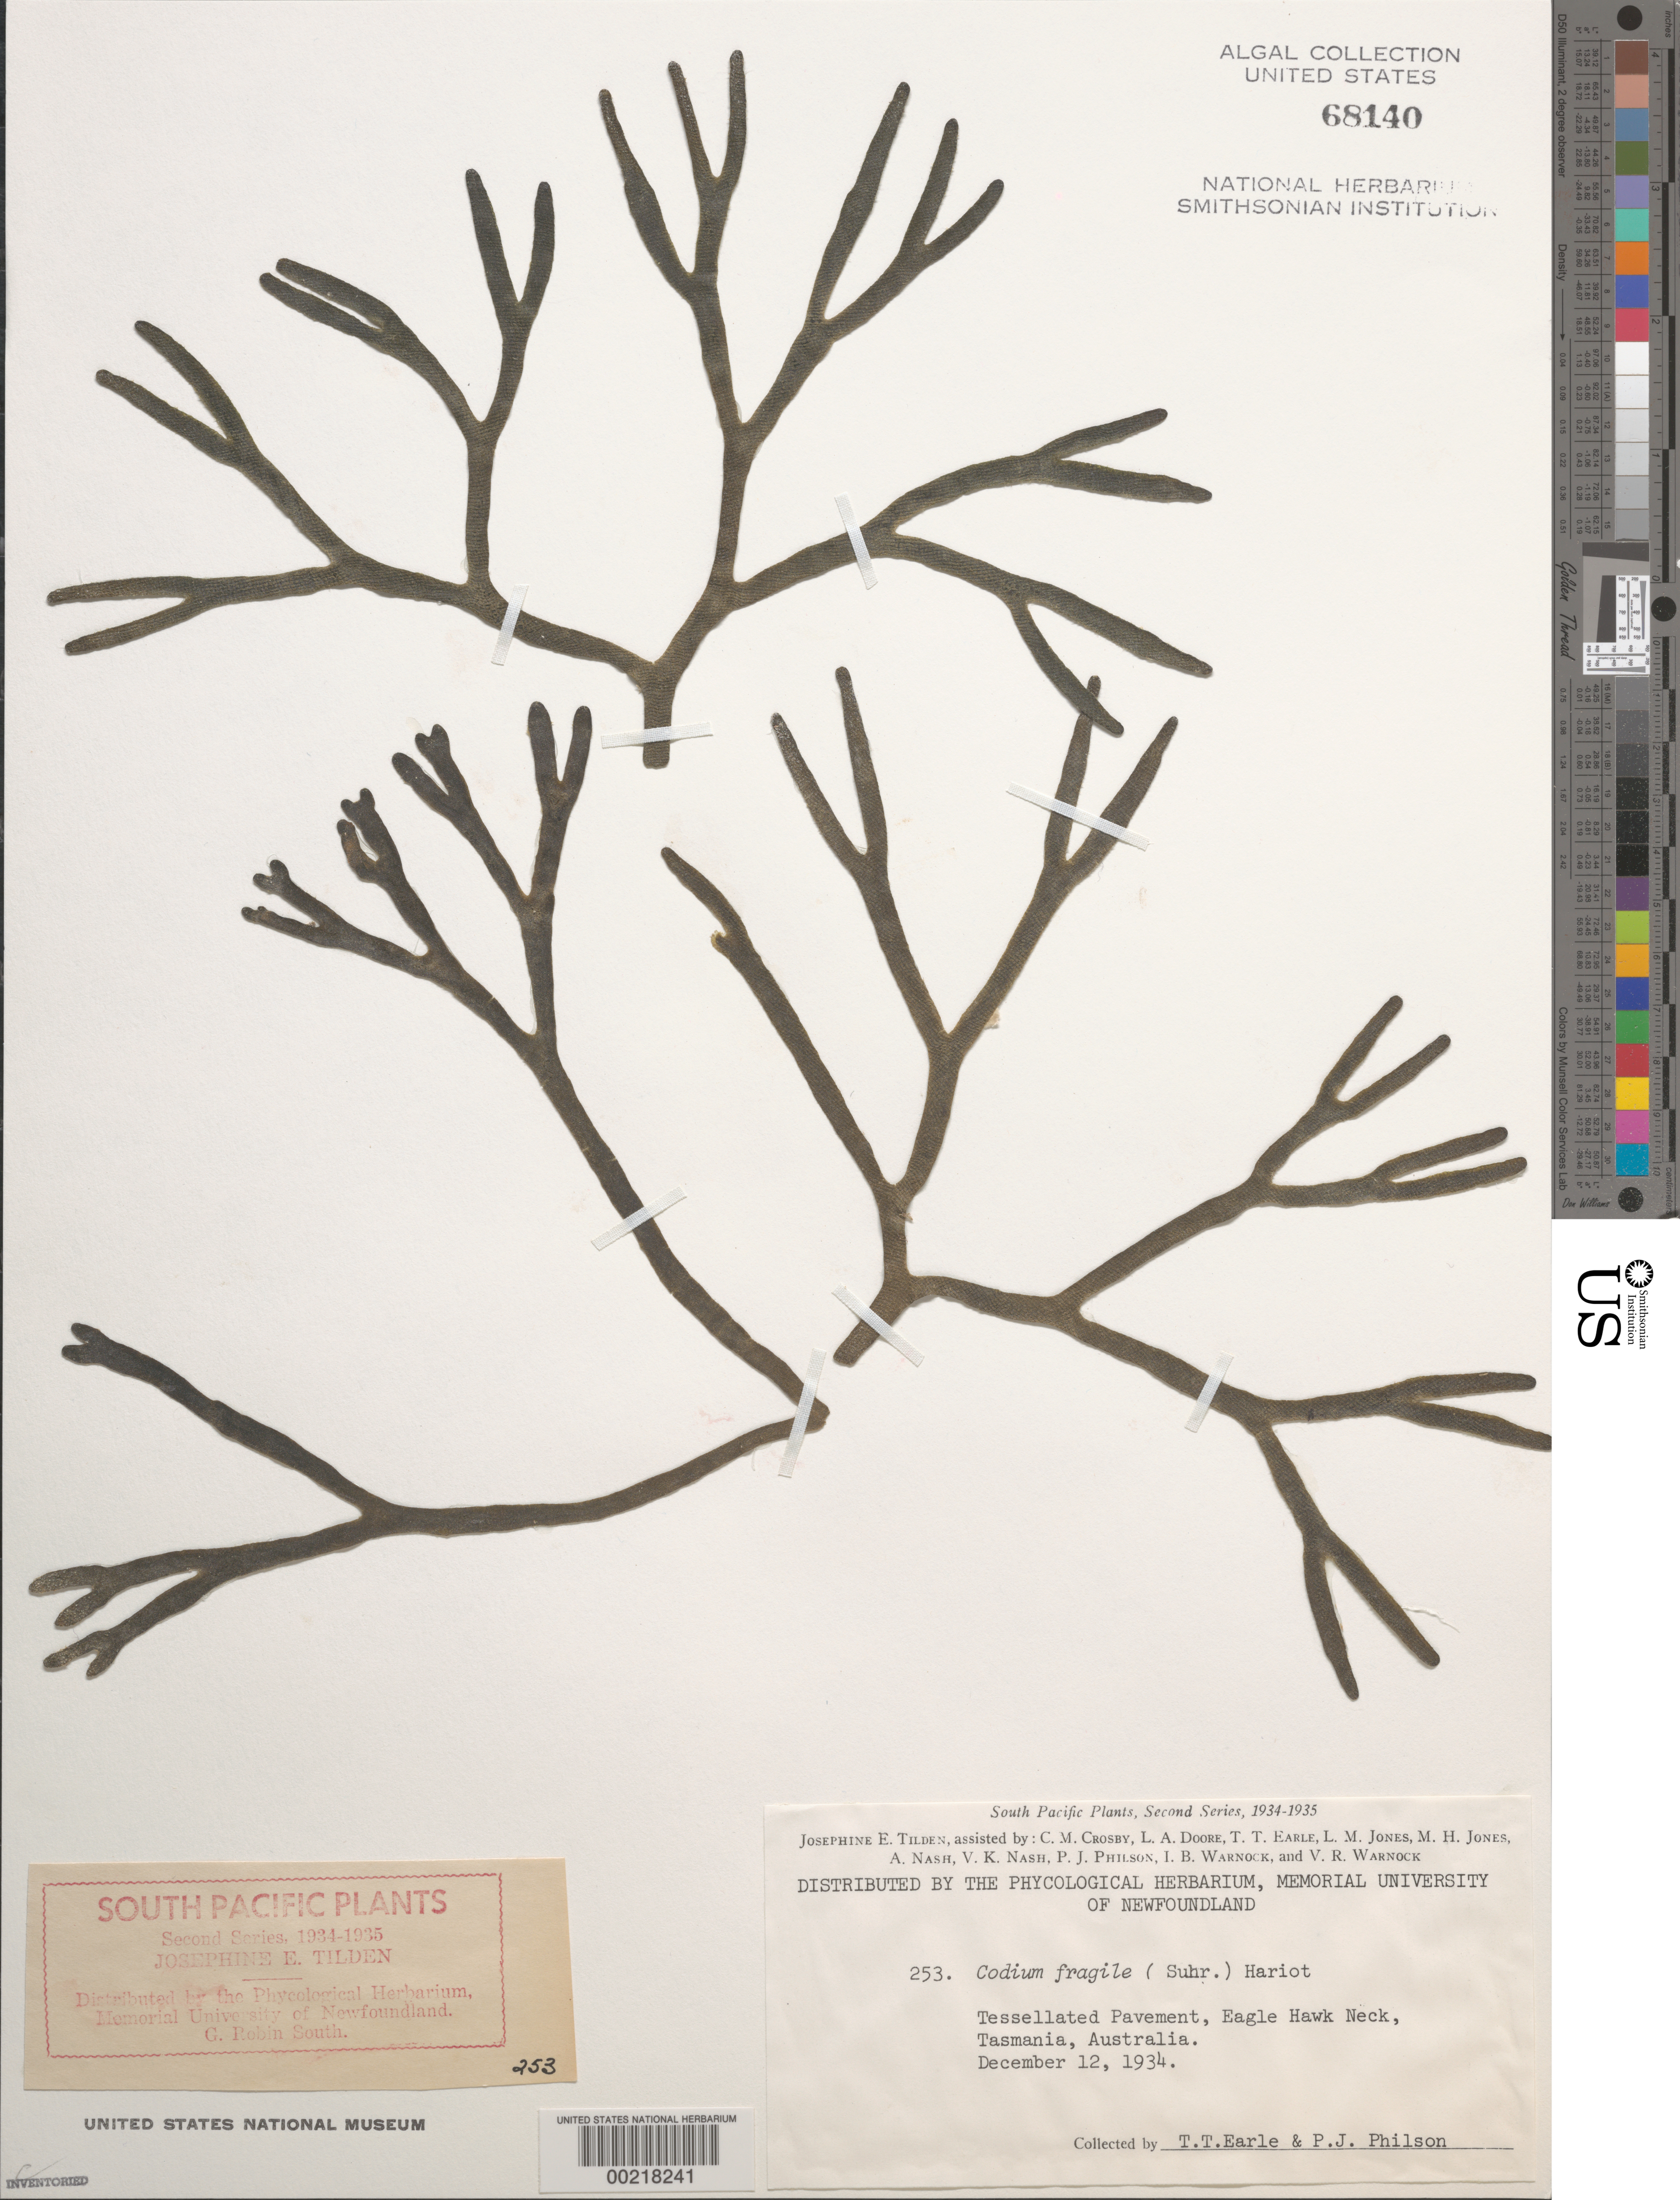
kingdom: Plantae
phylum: Chlorophyta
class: Ulvophyceae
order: Bryopsidales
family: Codiaceae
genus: Codium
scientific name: Codium fragile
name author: (Suringar) P. Hariot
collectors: T. Earle & P. Philson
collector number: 253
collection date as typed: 12 Dec 1934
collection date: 1934-12-12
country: Australia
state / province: Tasmania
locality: Eagle Hawk Neck, Tessellated Pavement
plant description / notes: Tilden, South Pacific Plants, Second Series, 1934-1935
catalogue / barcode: US 68140